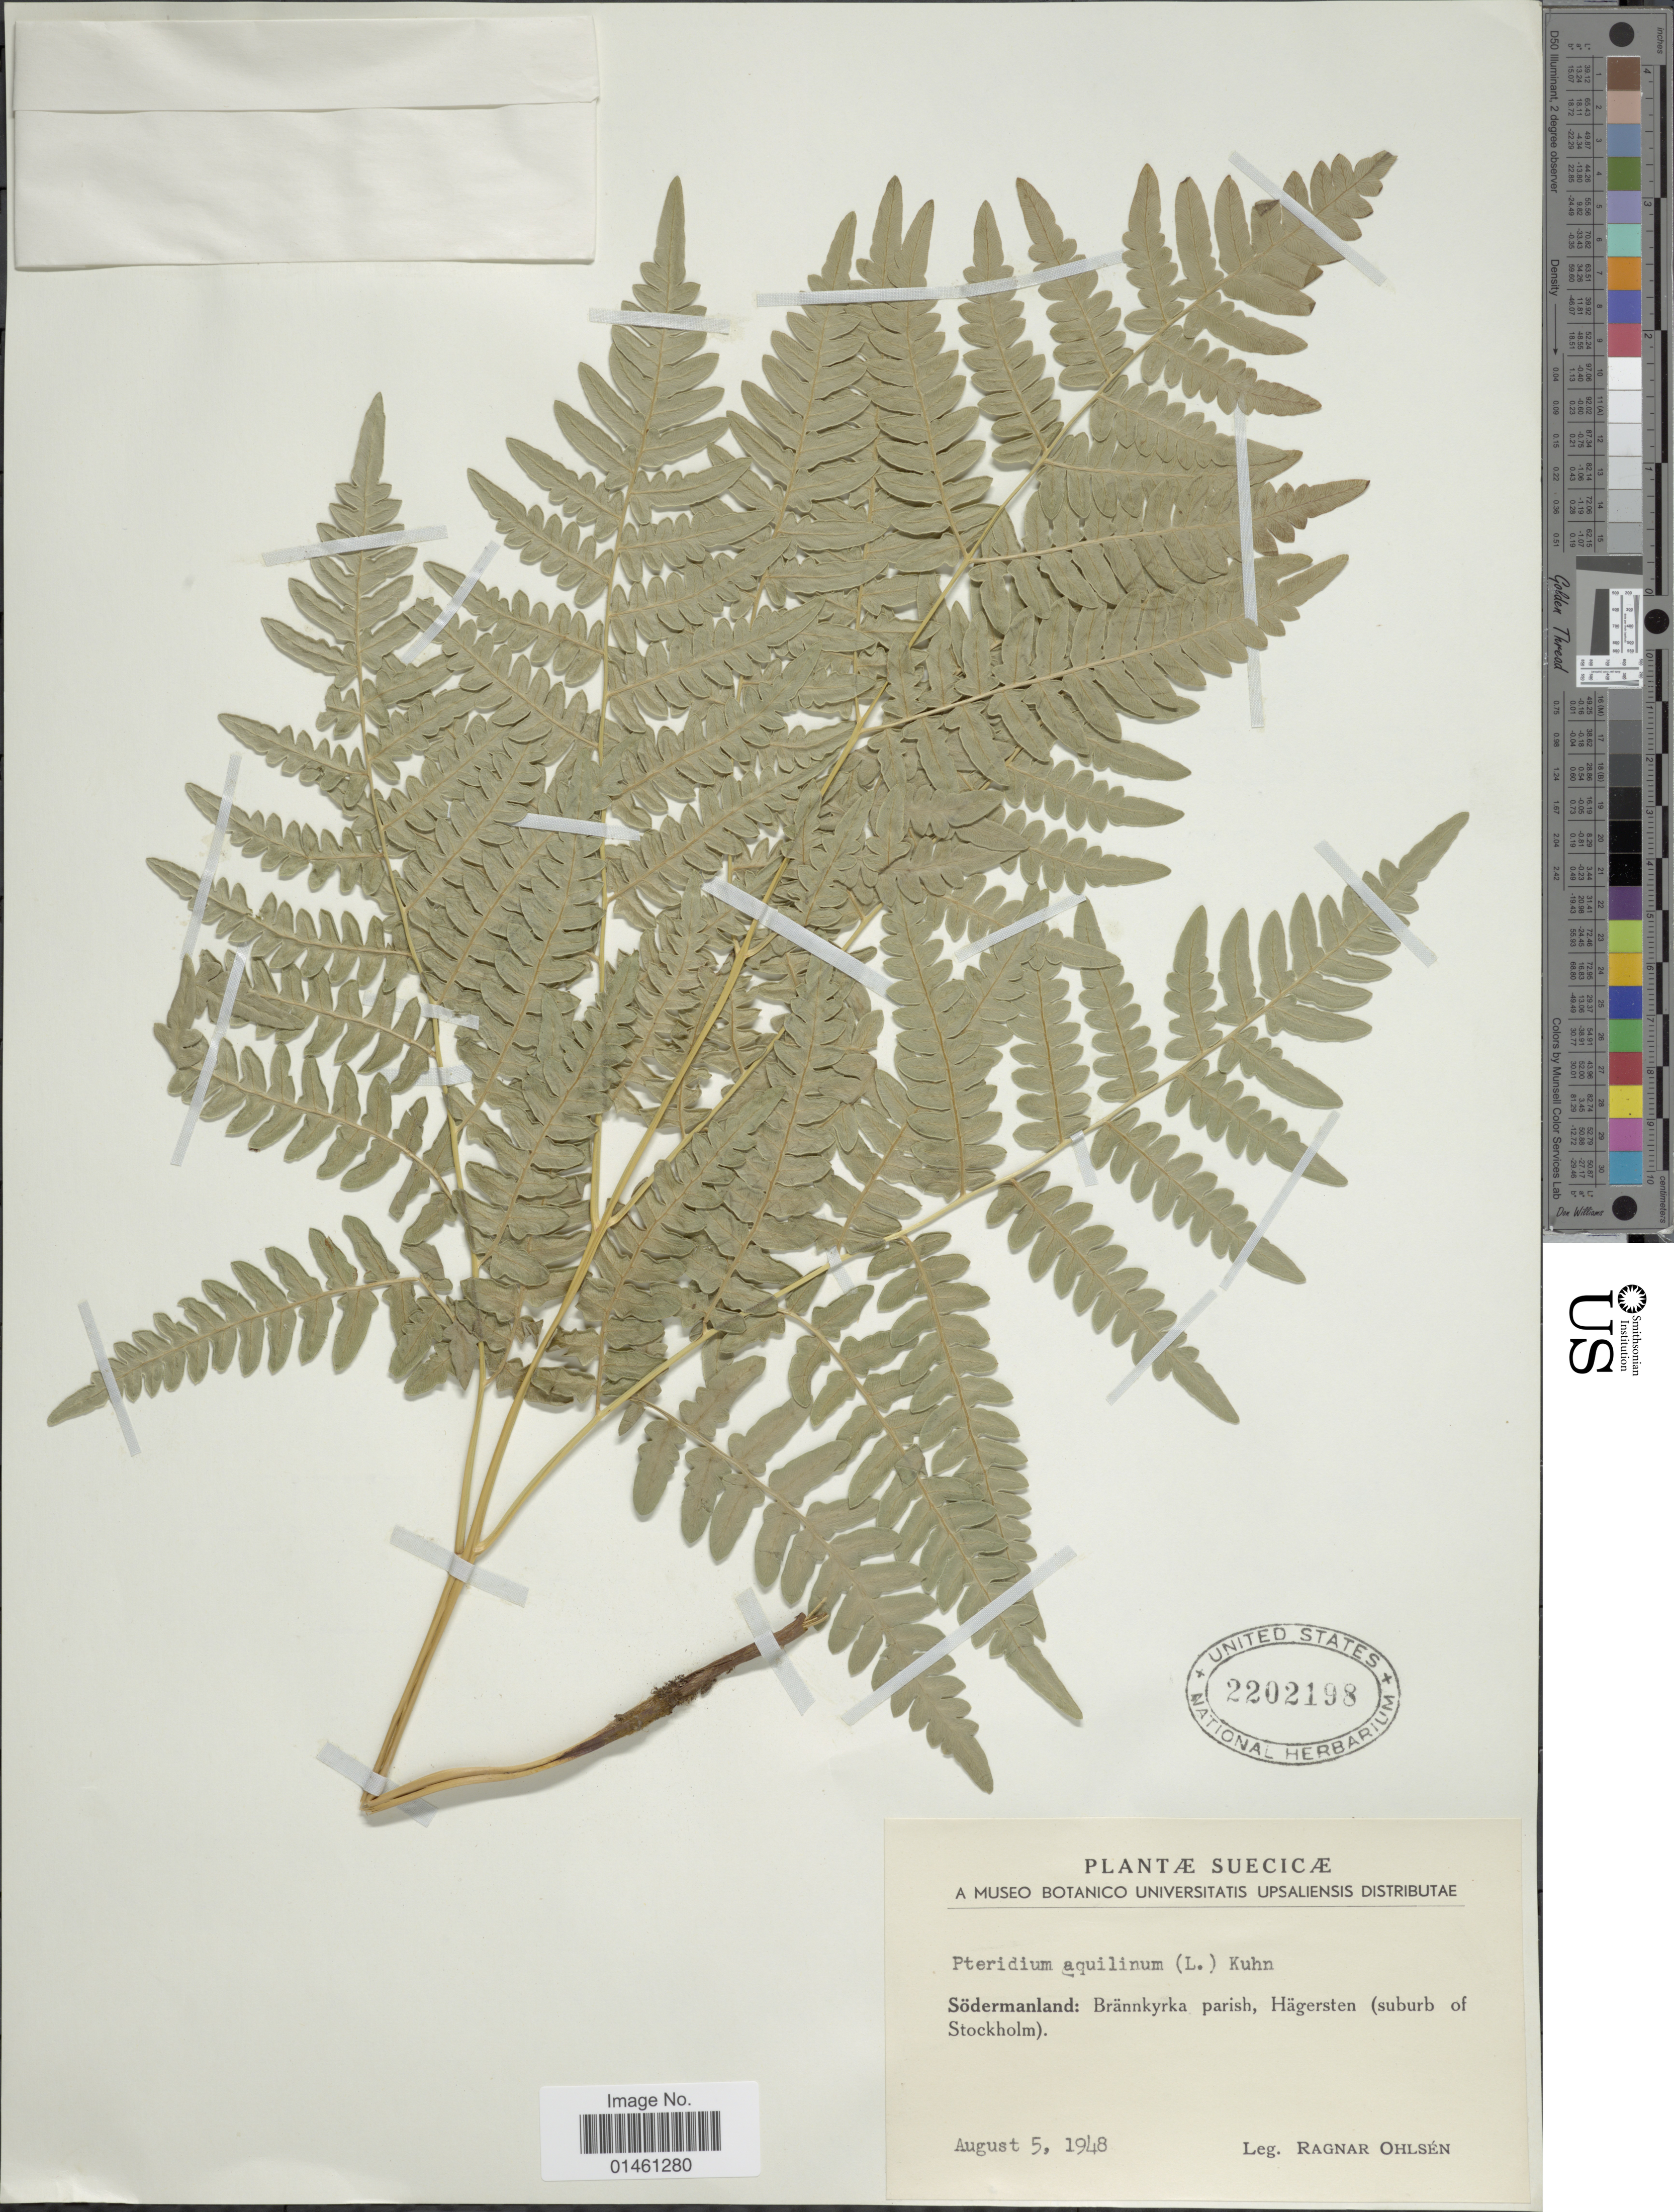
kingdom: Plantae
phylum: Tracheophyta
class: Polypodiopsida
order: Polypodiales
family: Dennstaedtiaceae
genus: Pteridium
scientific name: Pteridium aquilinum var. typicum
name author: R.M. Tryon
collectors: R. Ohlsen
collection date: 1948-08-05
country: Sweden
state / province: Sodermanland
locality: Södermanland: Brännkyrka parish, Hägersten(suburb of Stockholm)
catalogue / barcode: US 2202198